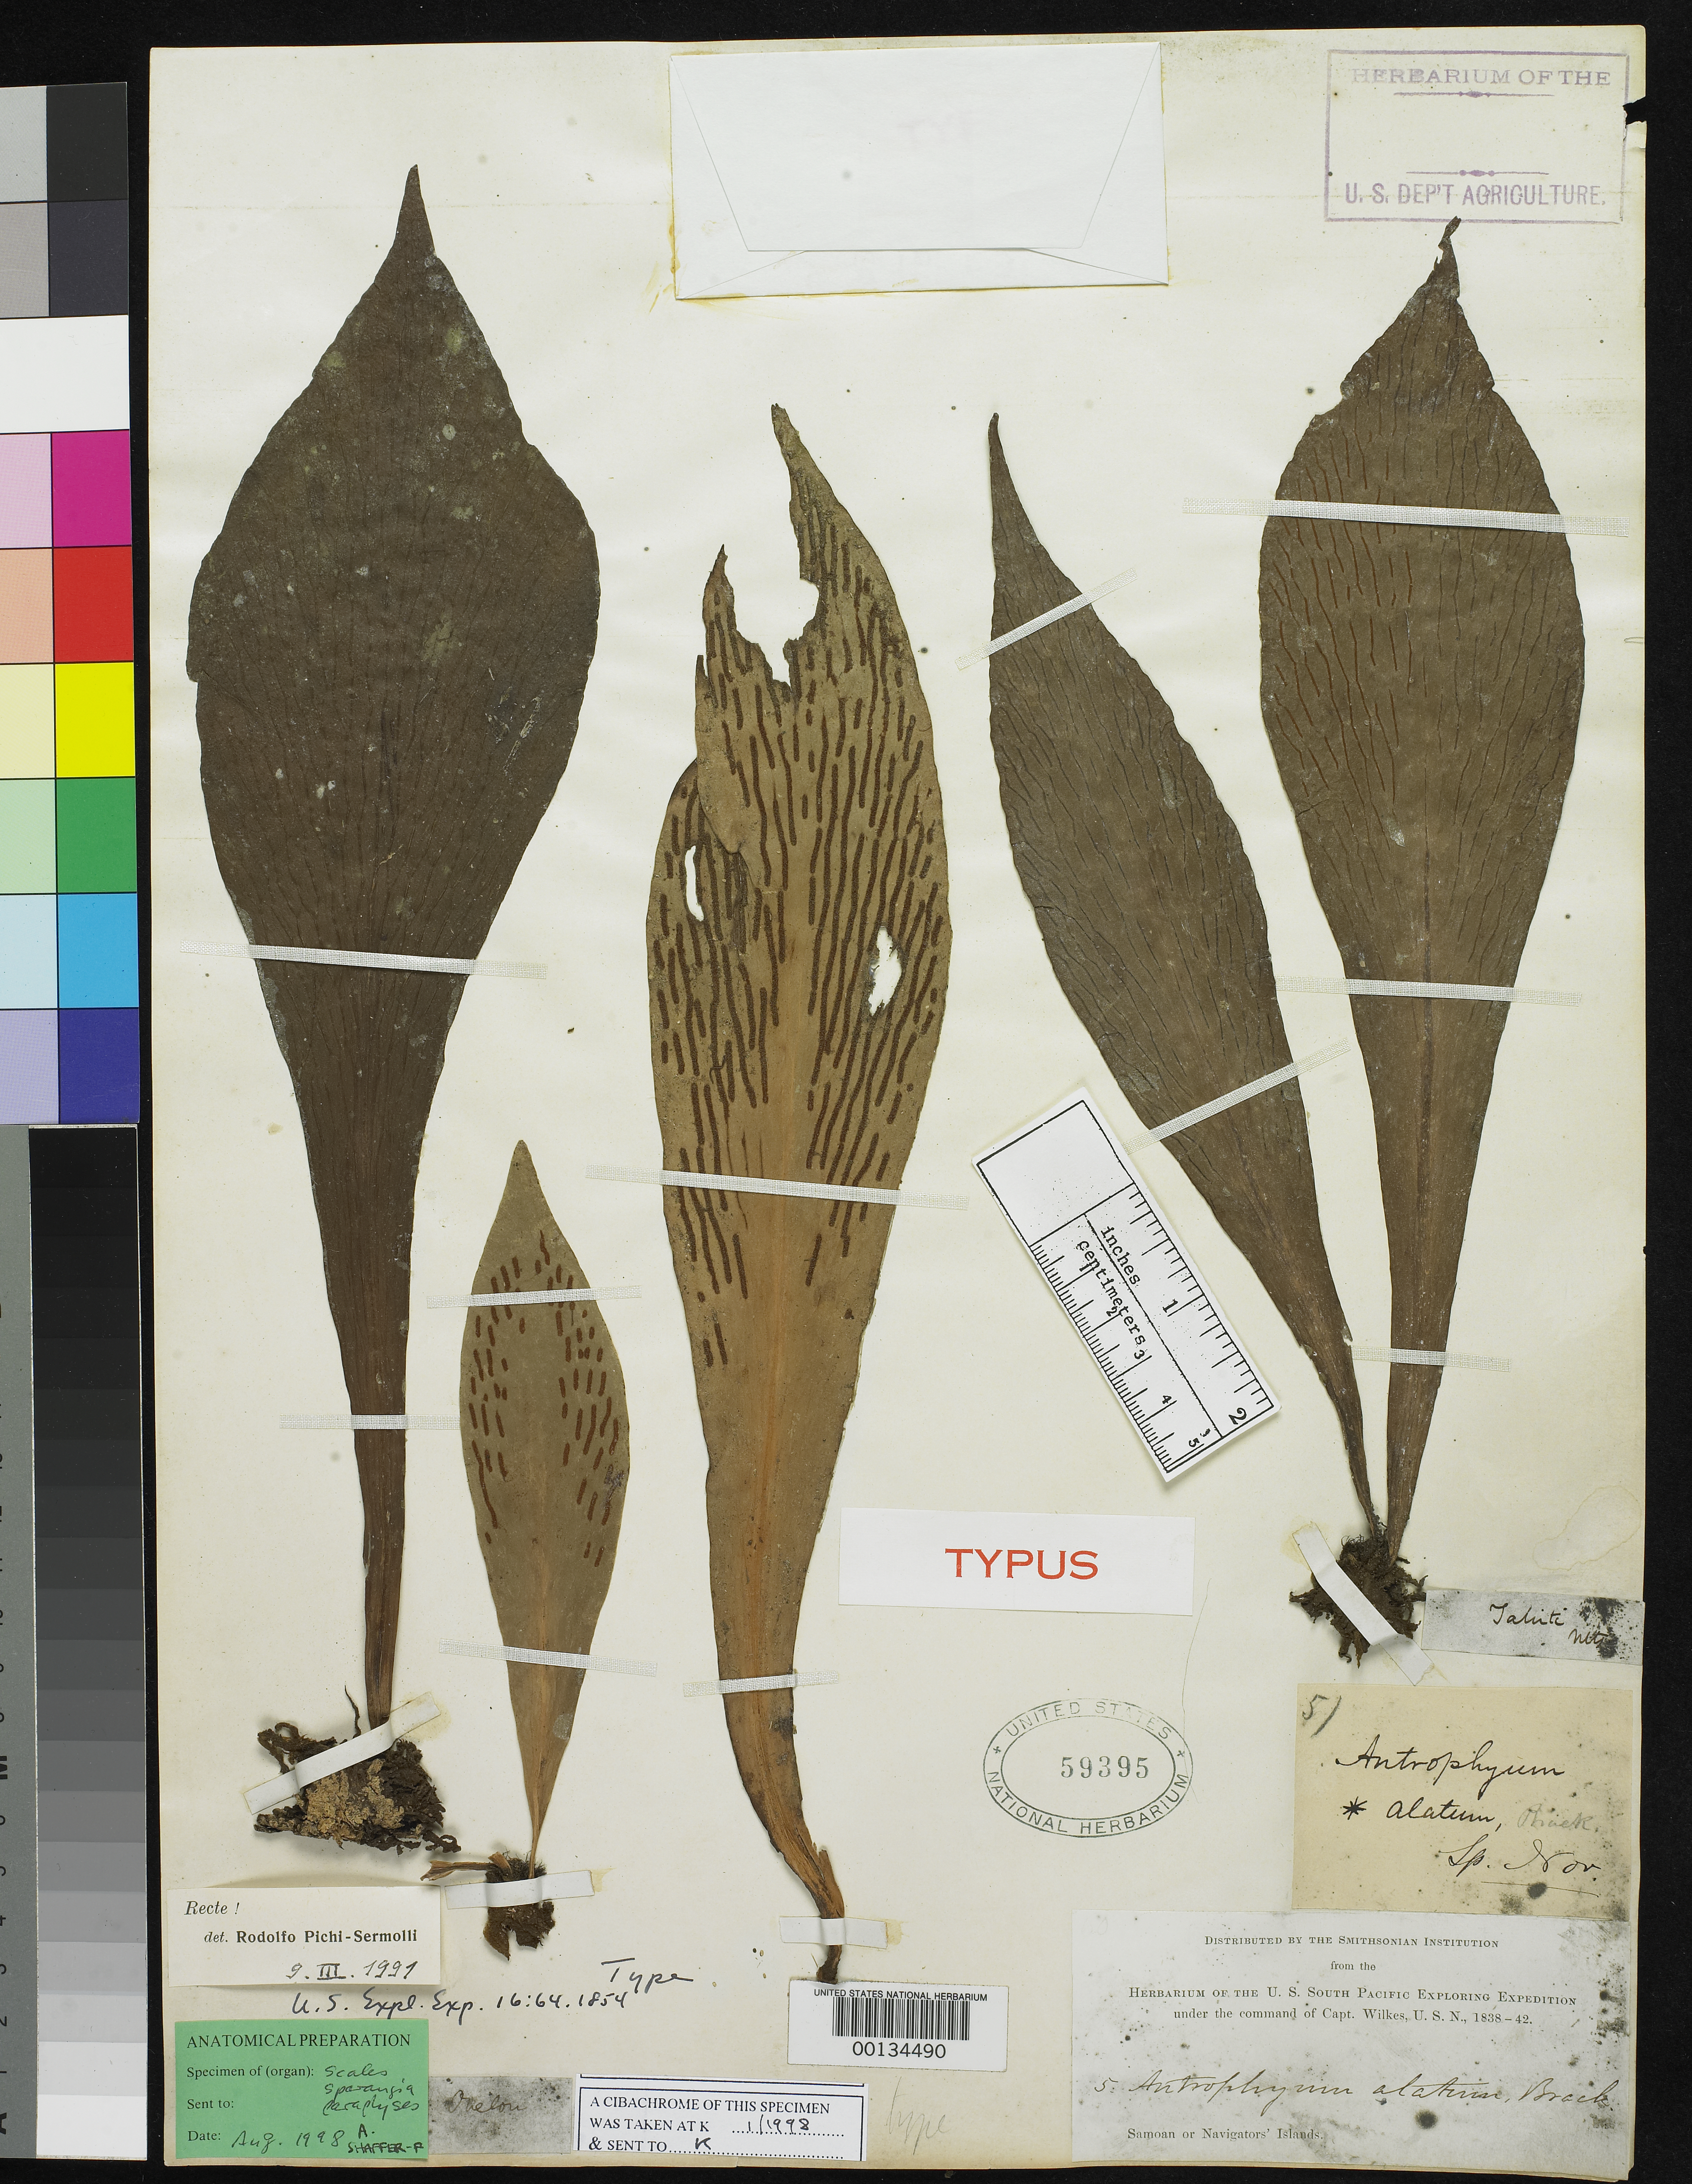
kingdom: Plantae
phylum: Tracheophyta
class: Polypodiopsida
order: Polypodiales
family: Pteridaceae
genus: Antrophyum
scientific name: Antrophyum alatum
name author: Brack. in Wilkes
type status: Holotype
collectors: Wilkes Explor. Exped.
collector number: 5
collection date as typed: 1838 to -- --- 1842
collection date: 1838/1842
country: American Samoa / Samoa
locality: Samoan or Navigators' Island.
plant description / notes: Probably the same as Antrophyum callifolium Blume. Doesn't reach Tahiti, eastern limit: Samoa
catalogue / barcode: US 59395